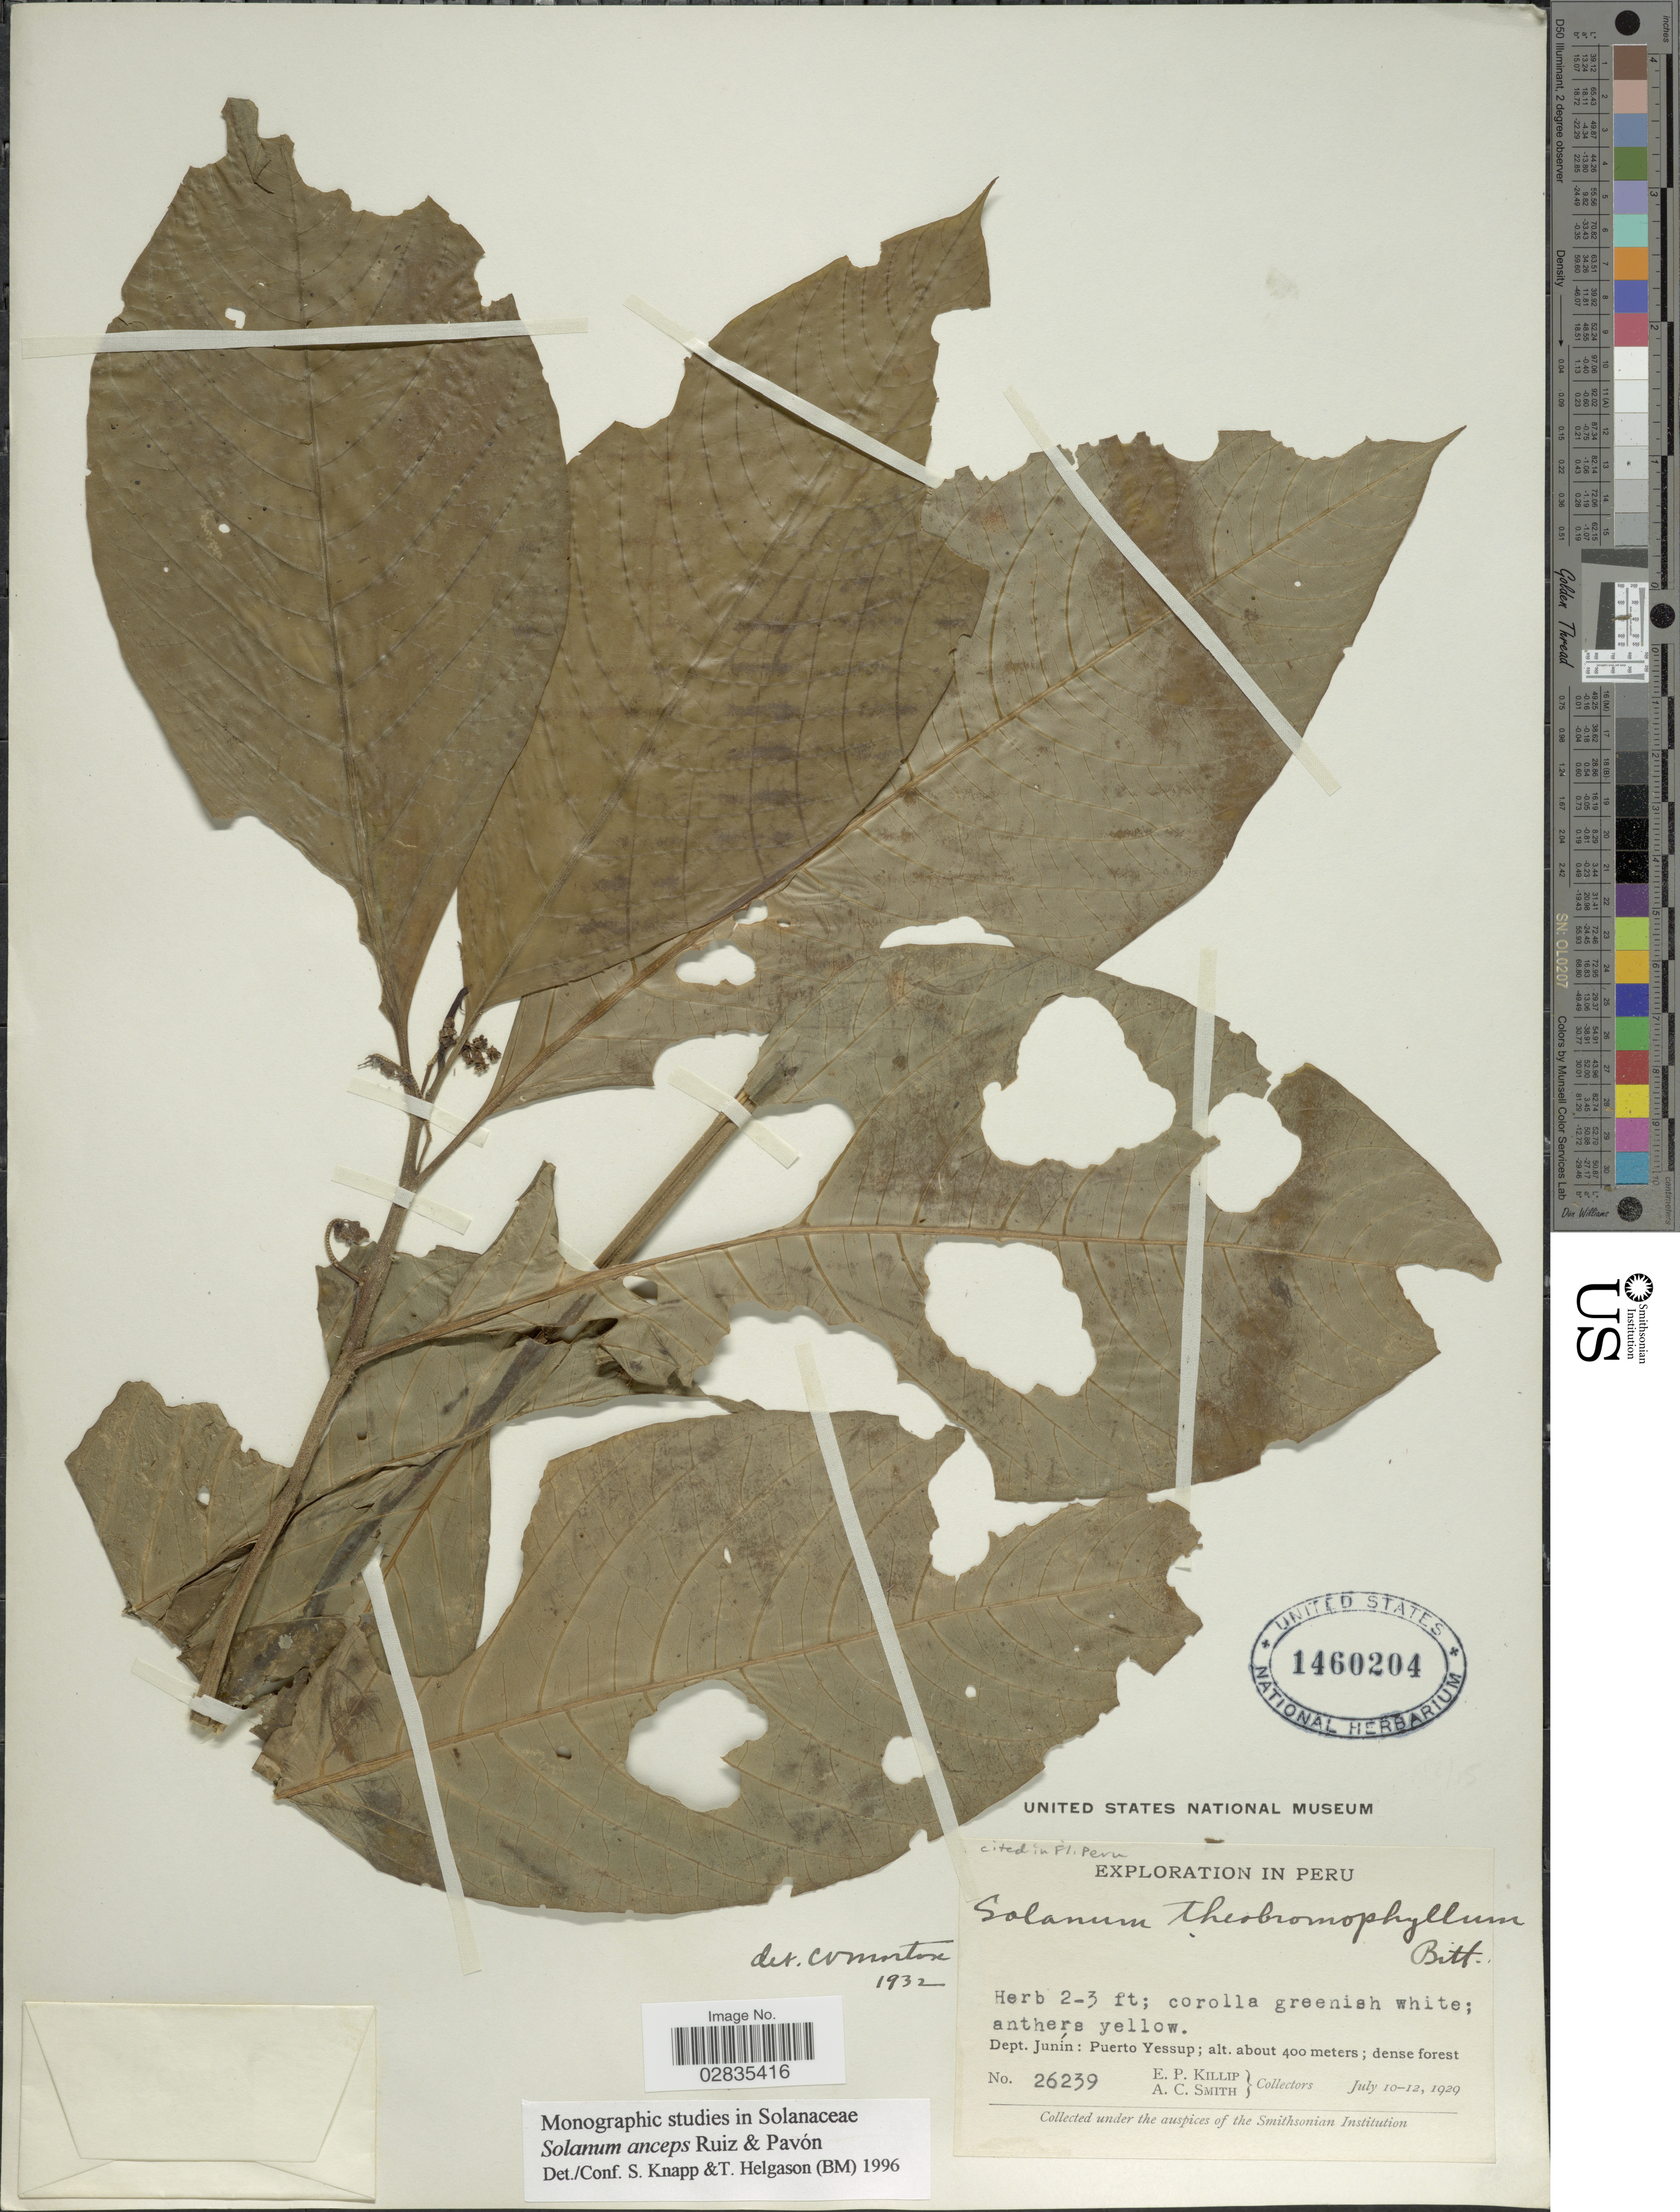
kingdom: Plantae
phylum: Tracheophyta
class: Magnoliopsida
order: Solanales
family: Solanaceae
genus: Solanum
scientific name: Solanum anceps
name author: Ruiz & Pav.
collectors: E. P. Killip & A. C. Smith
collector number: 26239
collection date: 1929-07-10/1929-07-12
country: Peru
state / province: Junín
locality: Dept. Junín: Puerto Yessup.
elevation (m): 400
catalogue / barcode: US 1460204